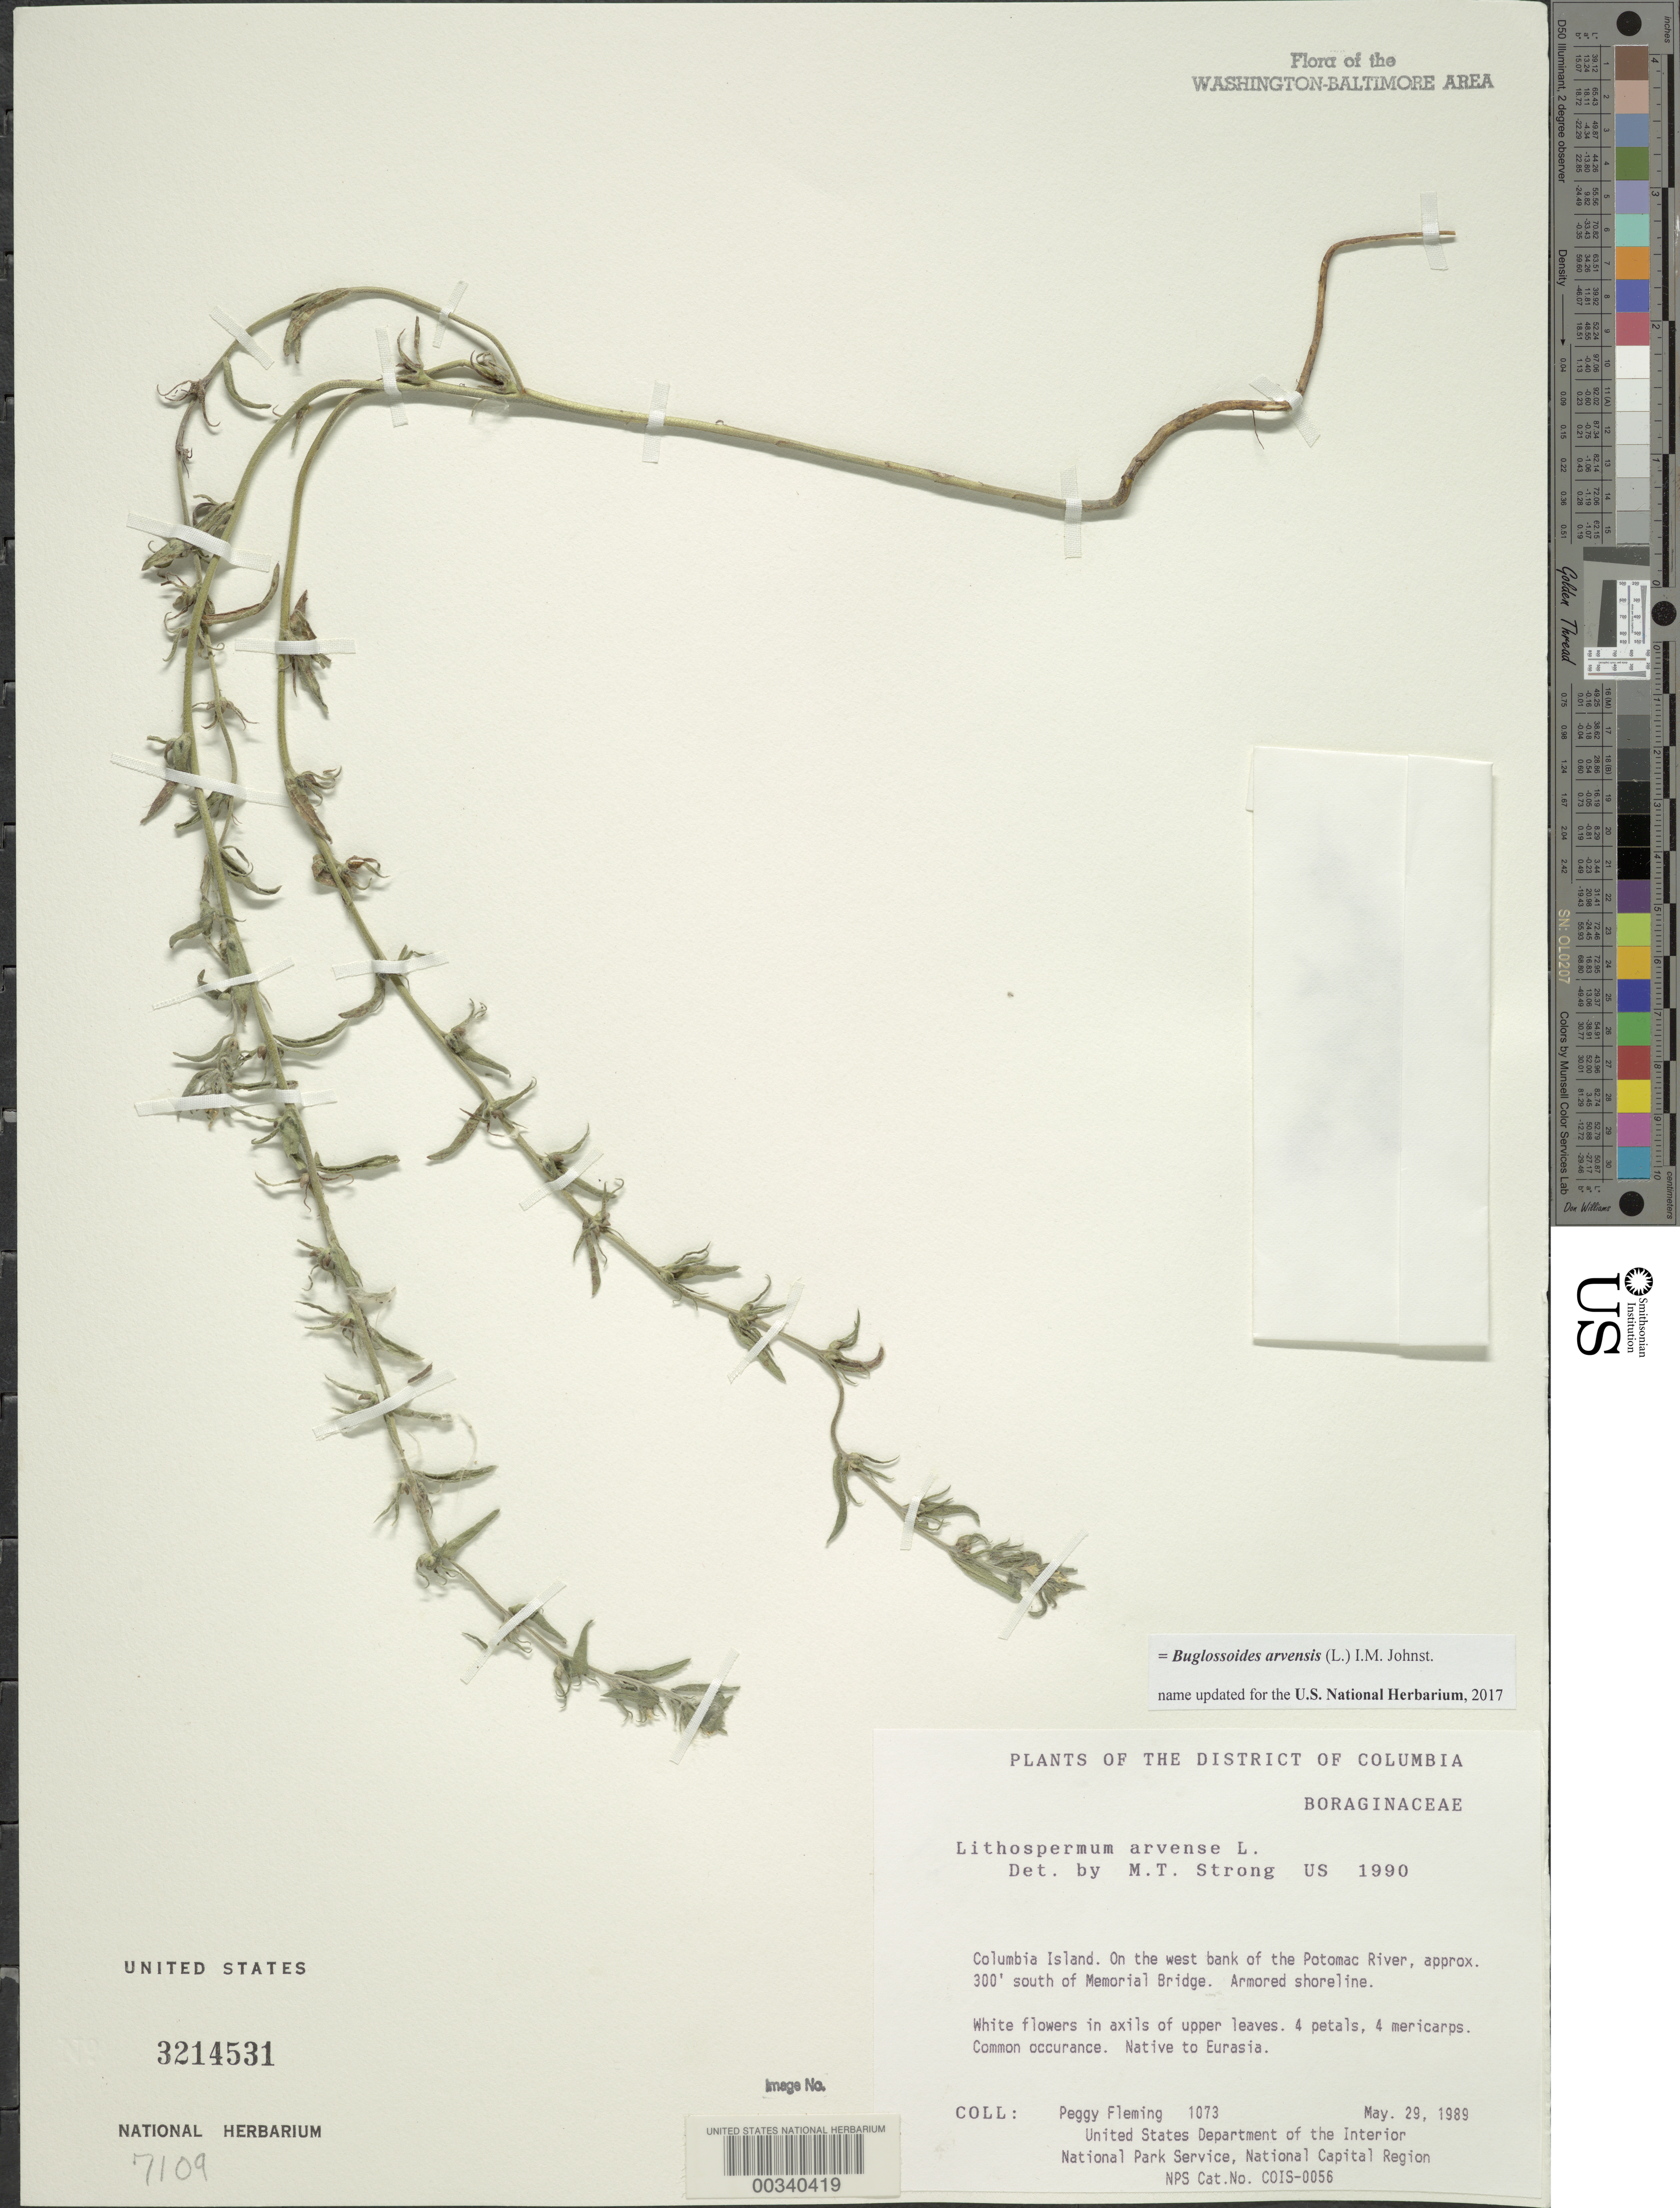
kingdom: Plantae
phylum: Tracheophyta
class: Magnoliopsida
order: Boraginales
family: Boraginaceae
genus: Buglossoides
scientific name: Buglossoides arvensis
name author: (L.) I.M. Johnst.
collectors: P. Fleming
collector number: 1073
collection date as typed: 29 May 1989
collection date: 1989-05-29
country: United States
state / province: District of Columbia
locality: Columbia Island, W bank of Potomac River, S of Memorial Bridge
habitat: Armored shoreline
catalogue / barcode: US 3214531